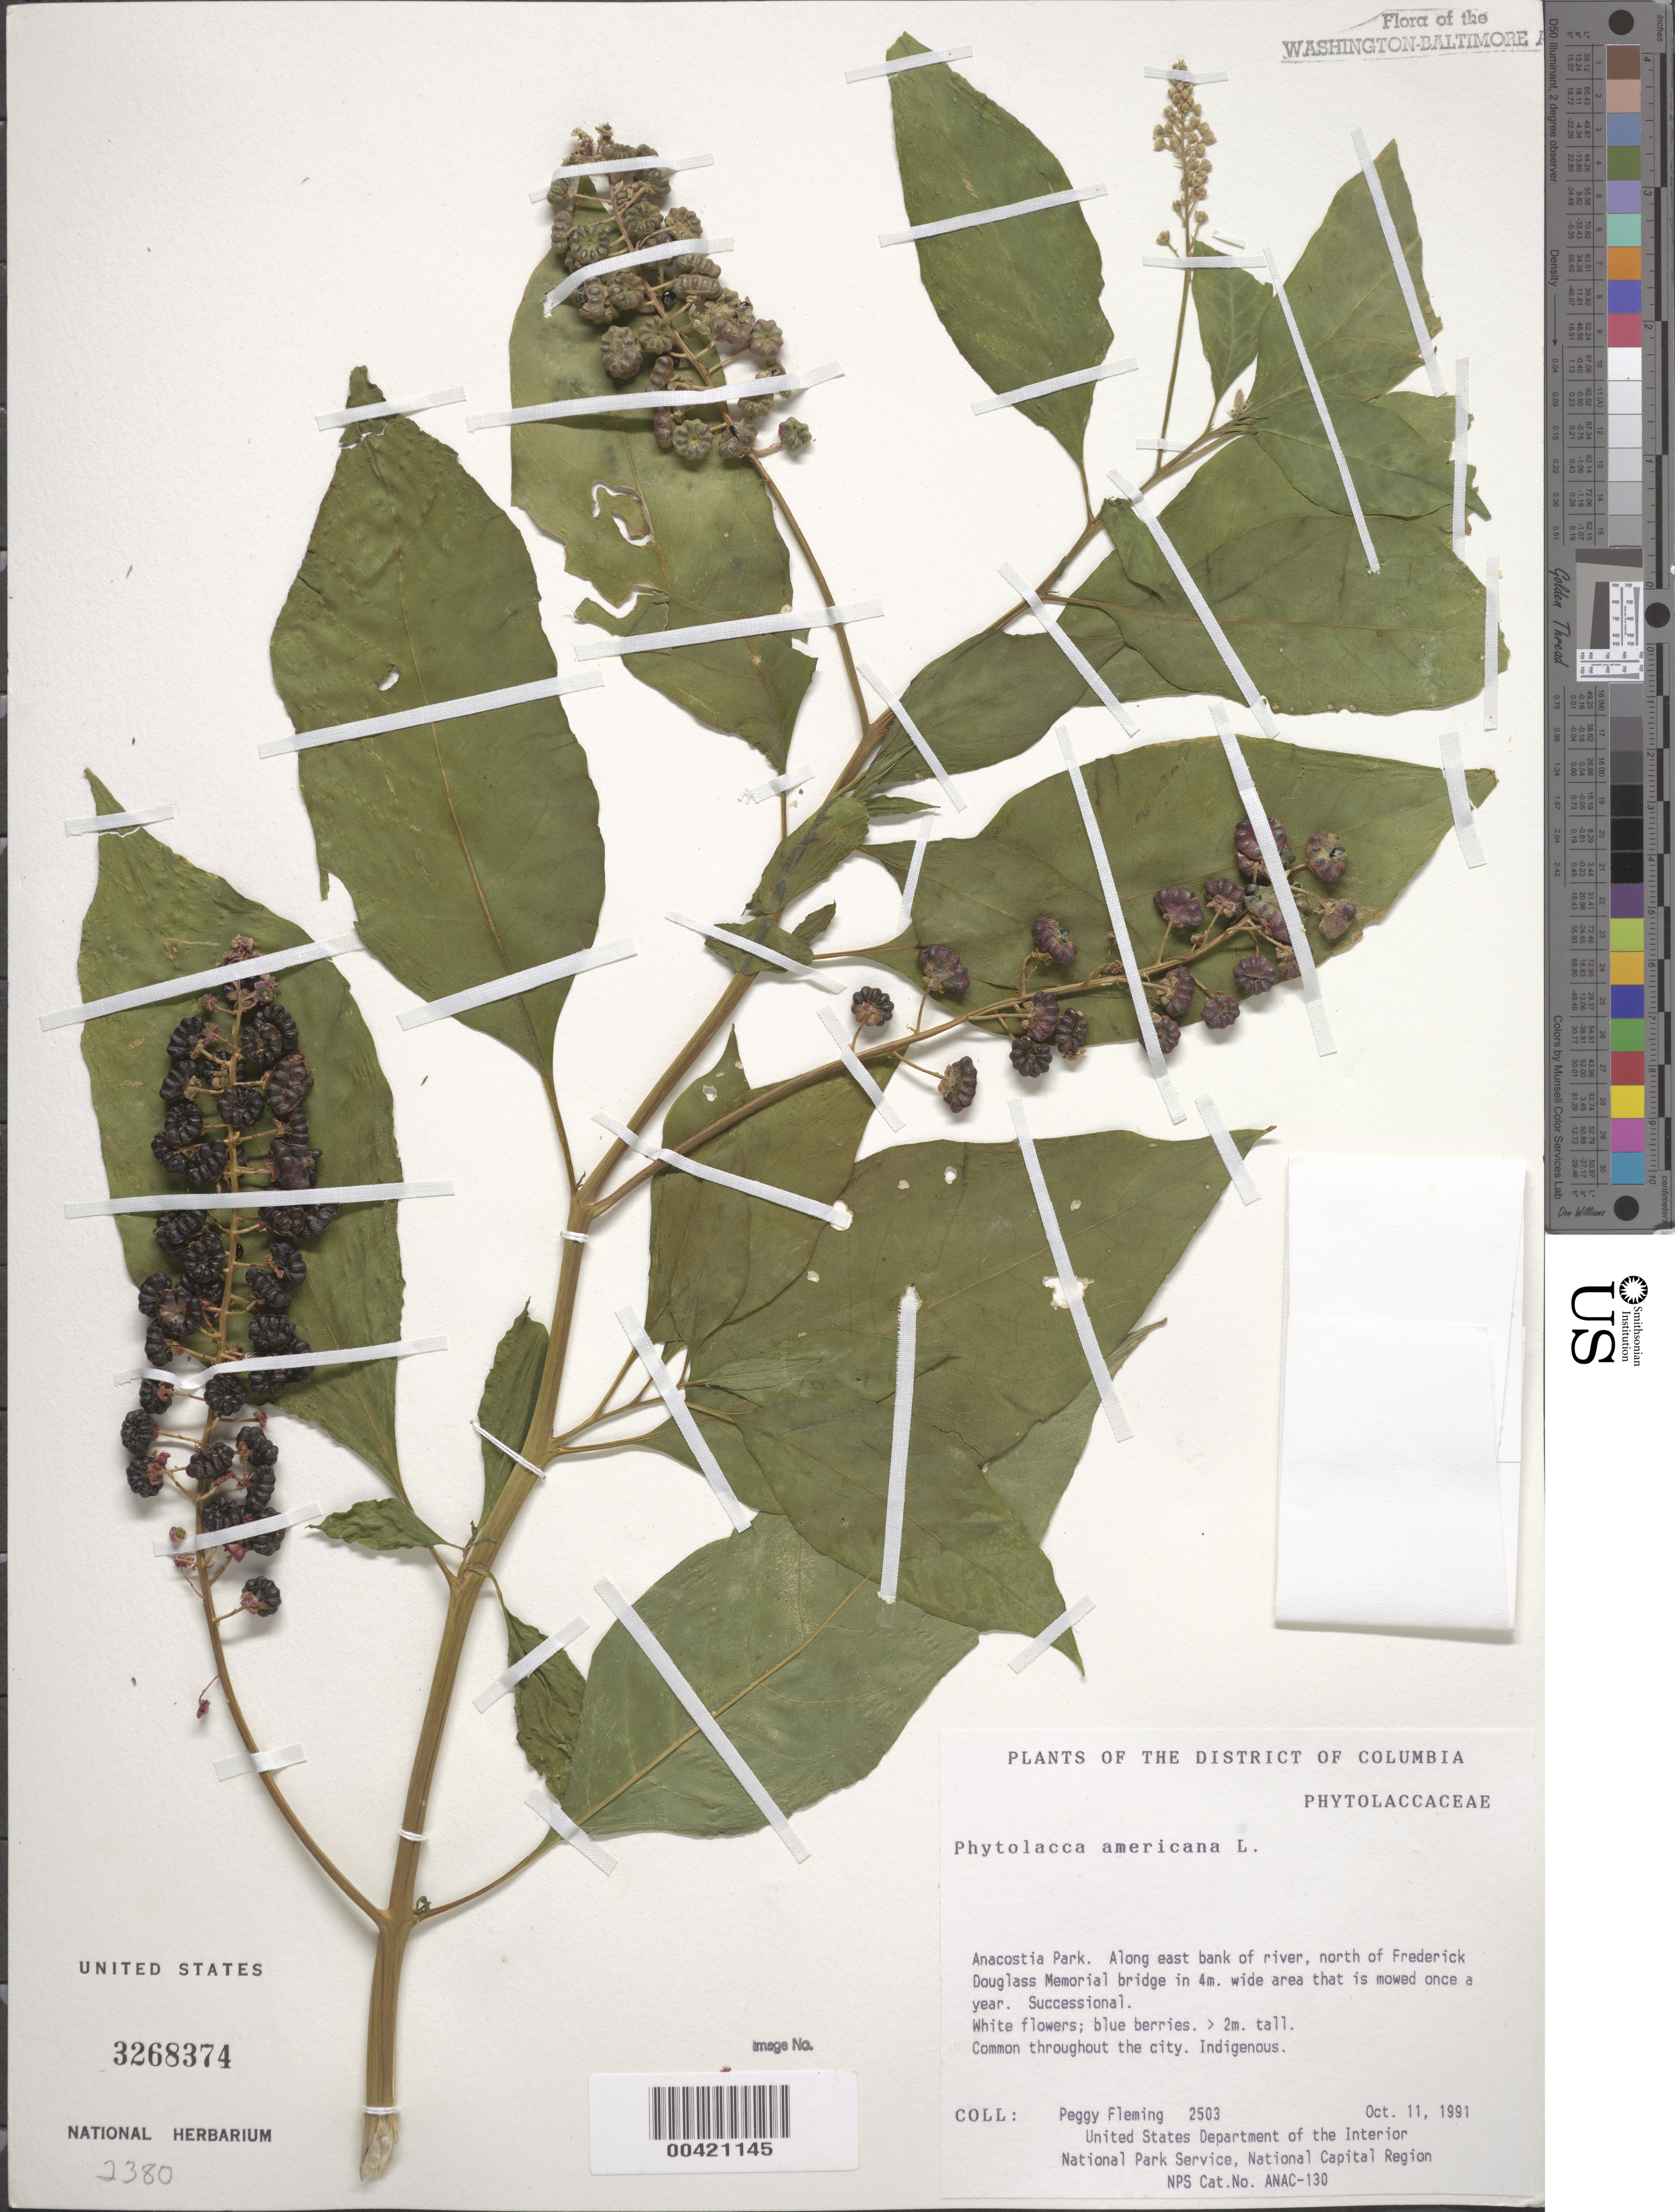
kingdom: Plantae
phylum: Tracheophyta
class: Magnoliopsida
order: Caryophyllales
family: Phytolaccaceae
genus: Phytolacca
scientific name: Phytolacca americana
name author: L.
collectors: P. Fleming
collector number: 2503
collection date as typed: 11 Oct 1991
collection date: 1991-10-11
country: United States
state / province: District of Columbia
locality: Anacostia Park, E bank of River, N of Douglass Memorial Bridge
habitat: Sucessional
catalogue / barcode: US 3268374